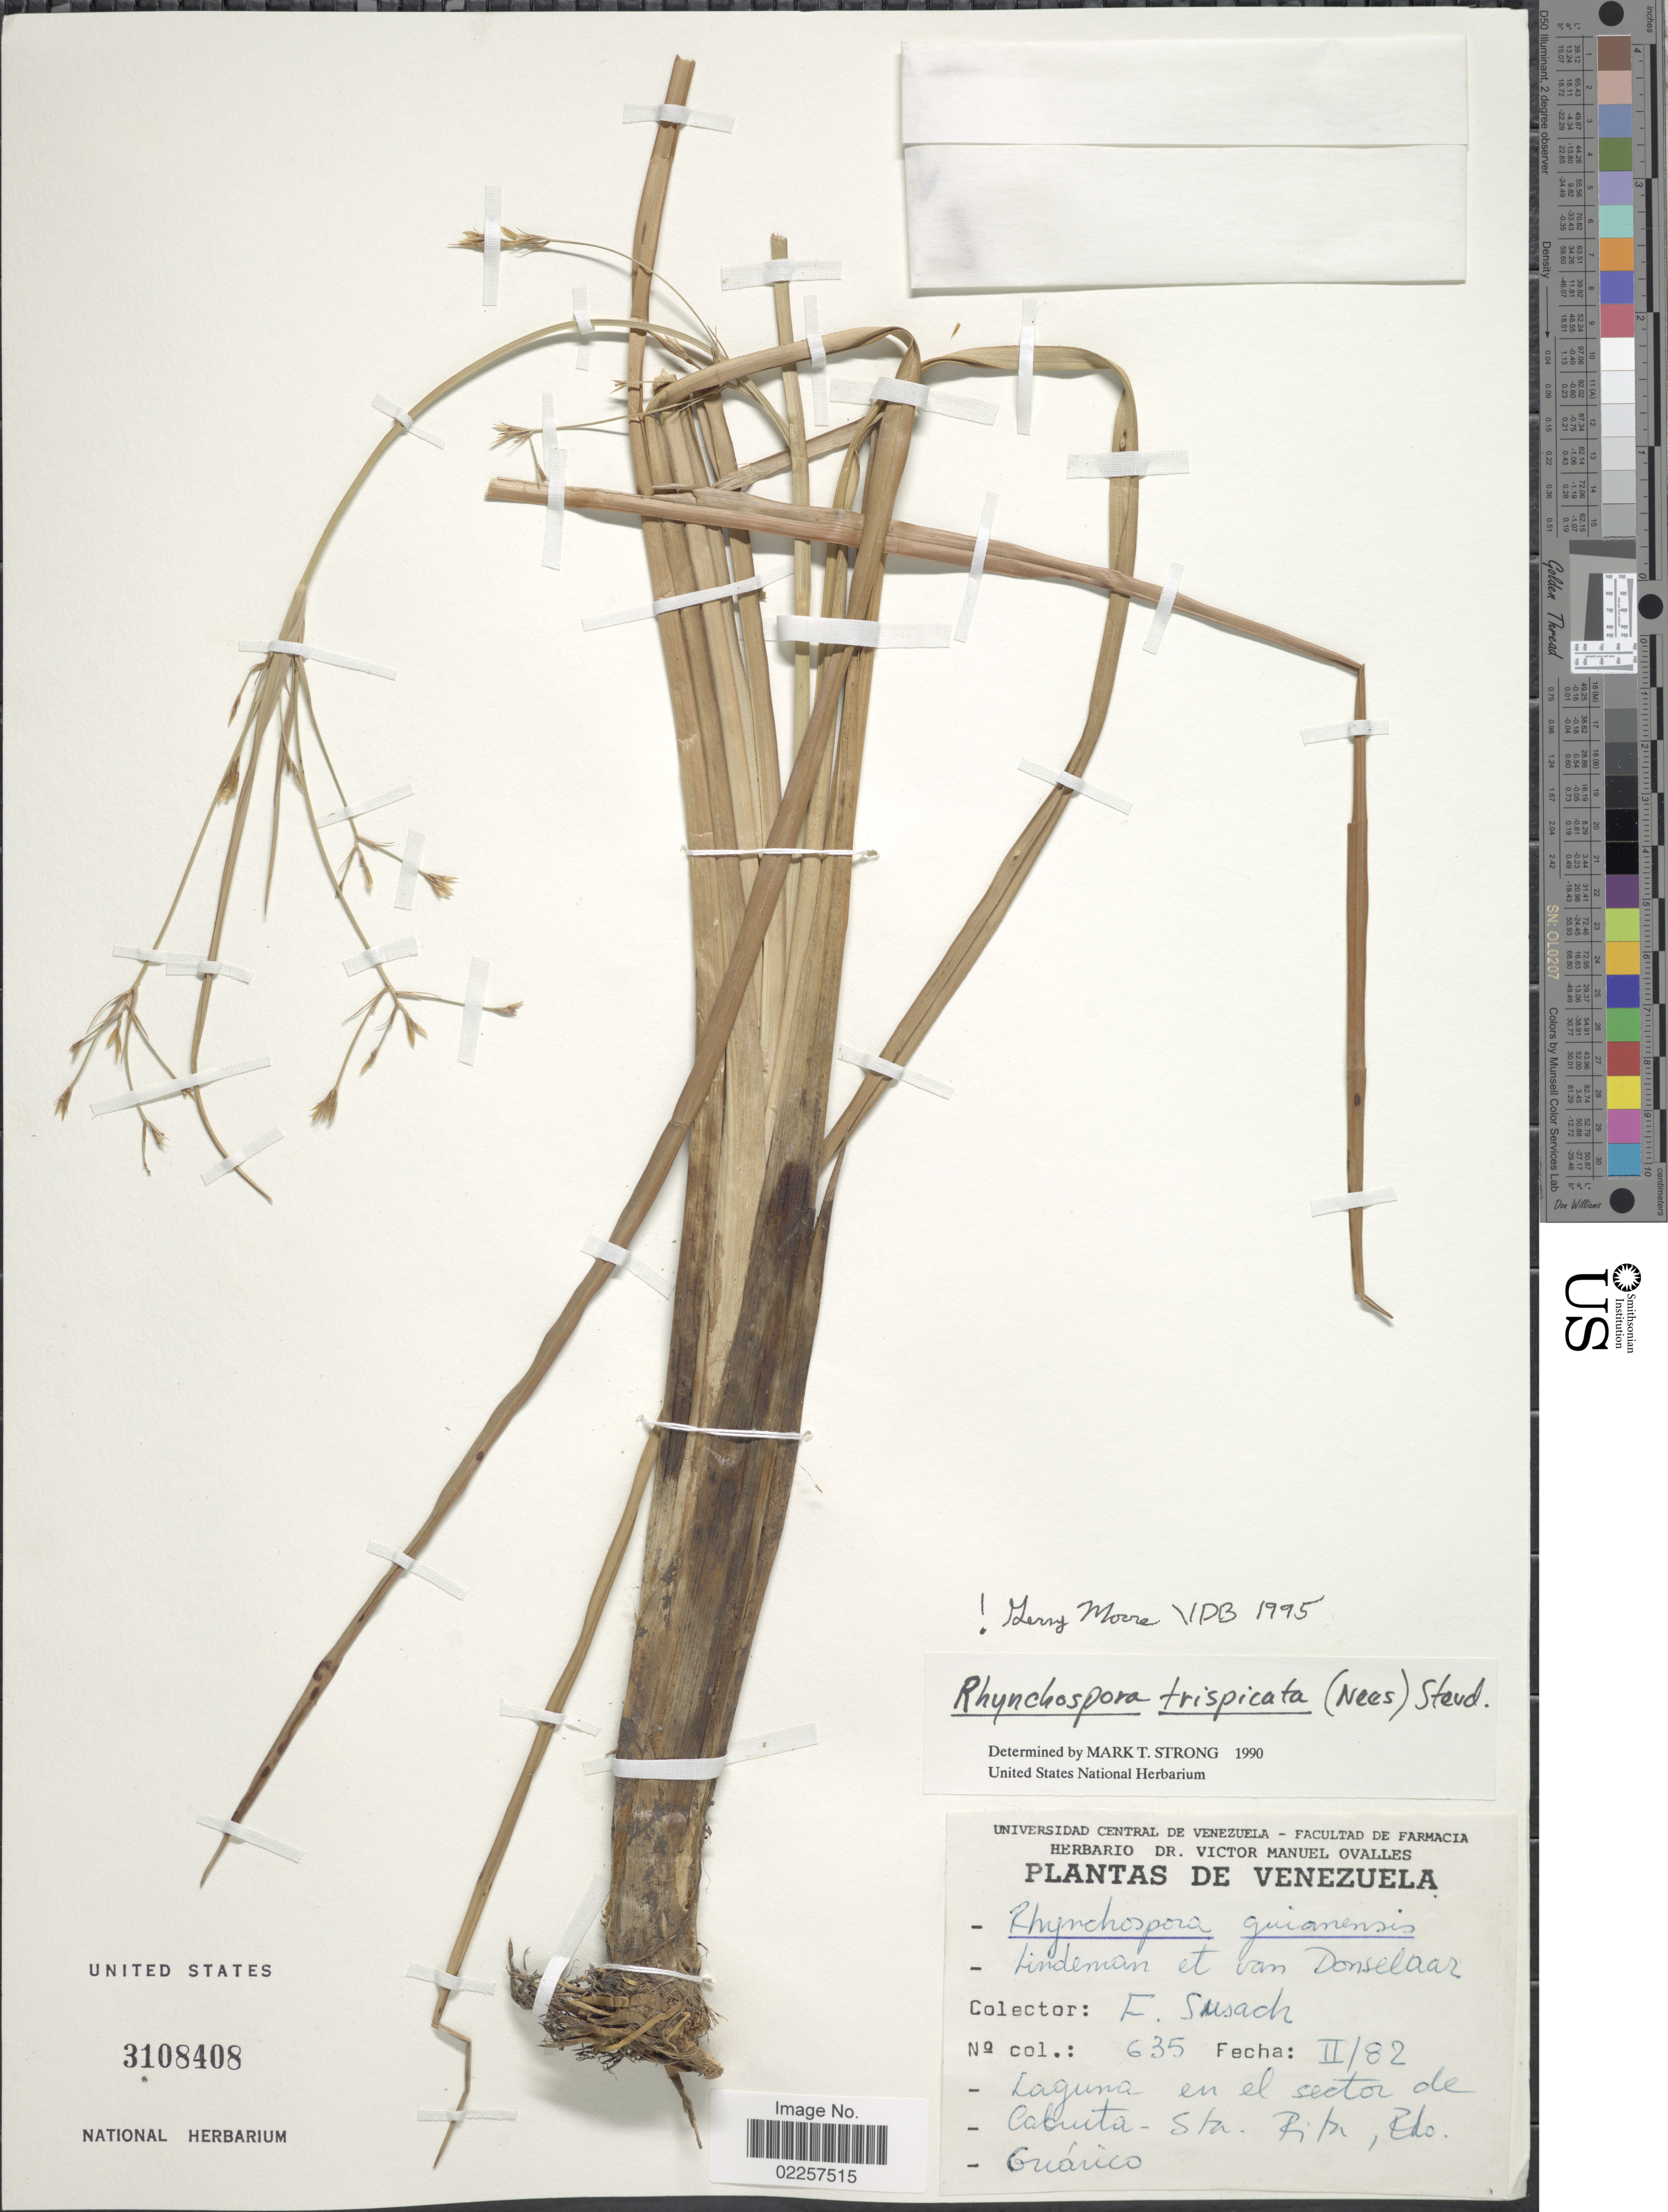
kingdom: Plantae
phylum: Tracheophyta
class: Liliopsida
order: Poales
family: Cyperaceae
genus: Rhynchospora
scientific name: Rhynchospora trispicata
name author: (Nees) Schrad. ex Steud.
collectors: F. Susach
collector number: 635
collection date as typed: Transcribed d/m/y: /2/82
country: Venezuela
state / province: Guárico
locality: Laguna en el sector de Cabuita-Sta. Rita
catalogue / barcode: US 3108408